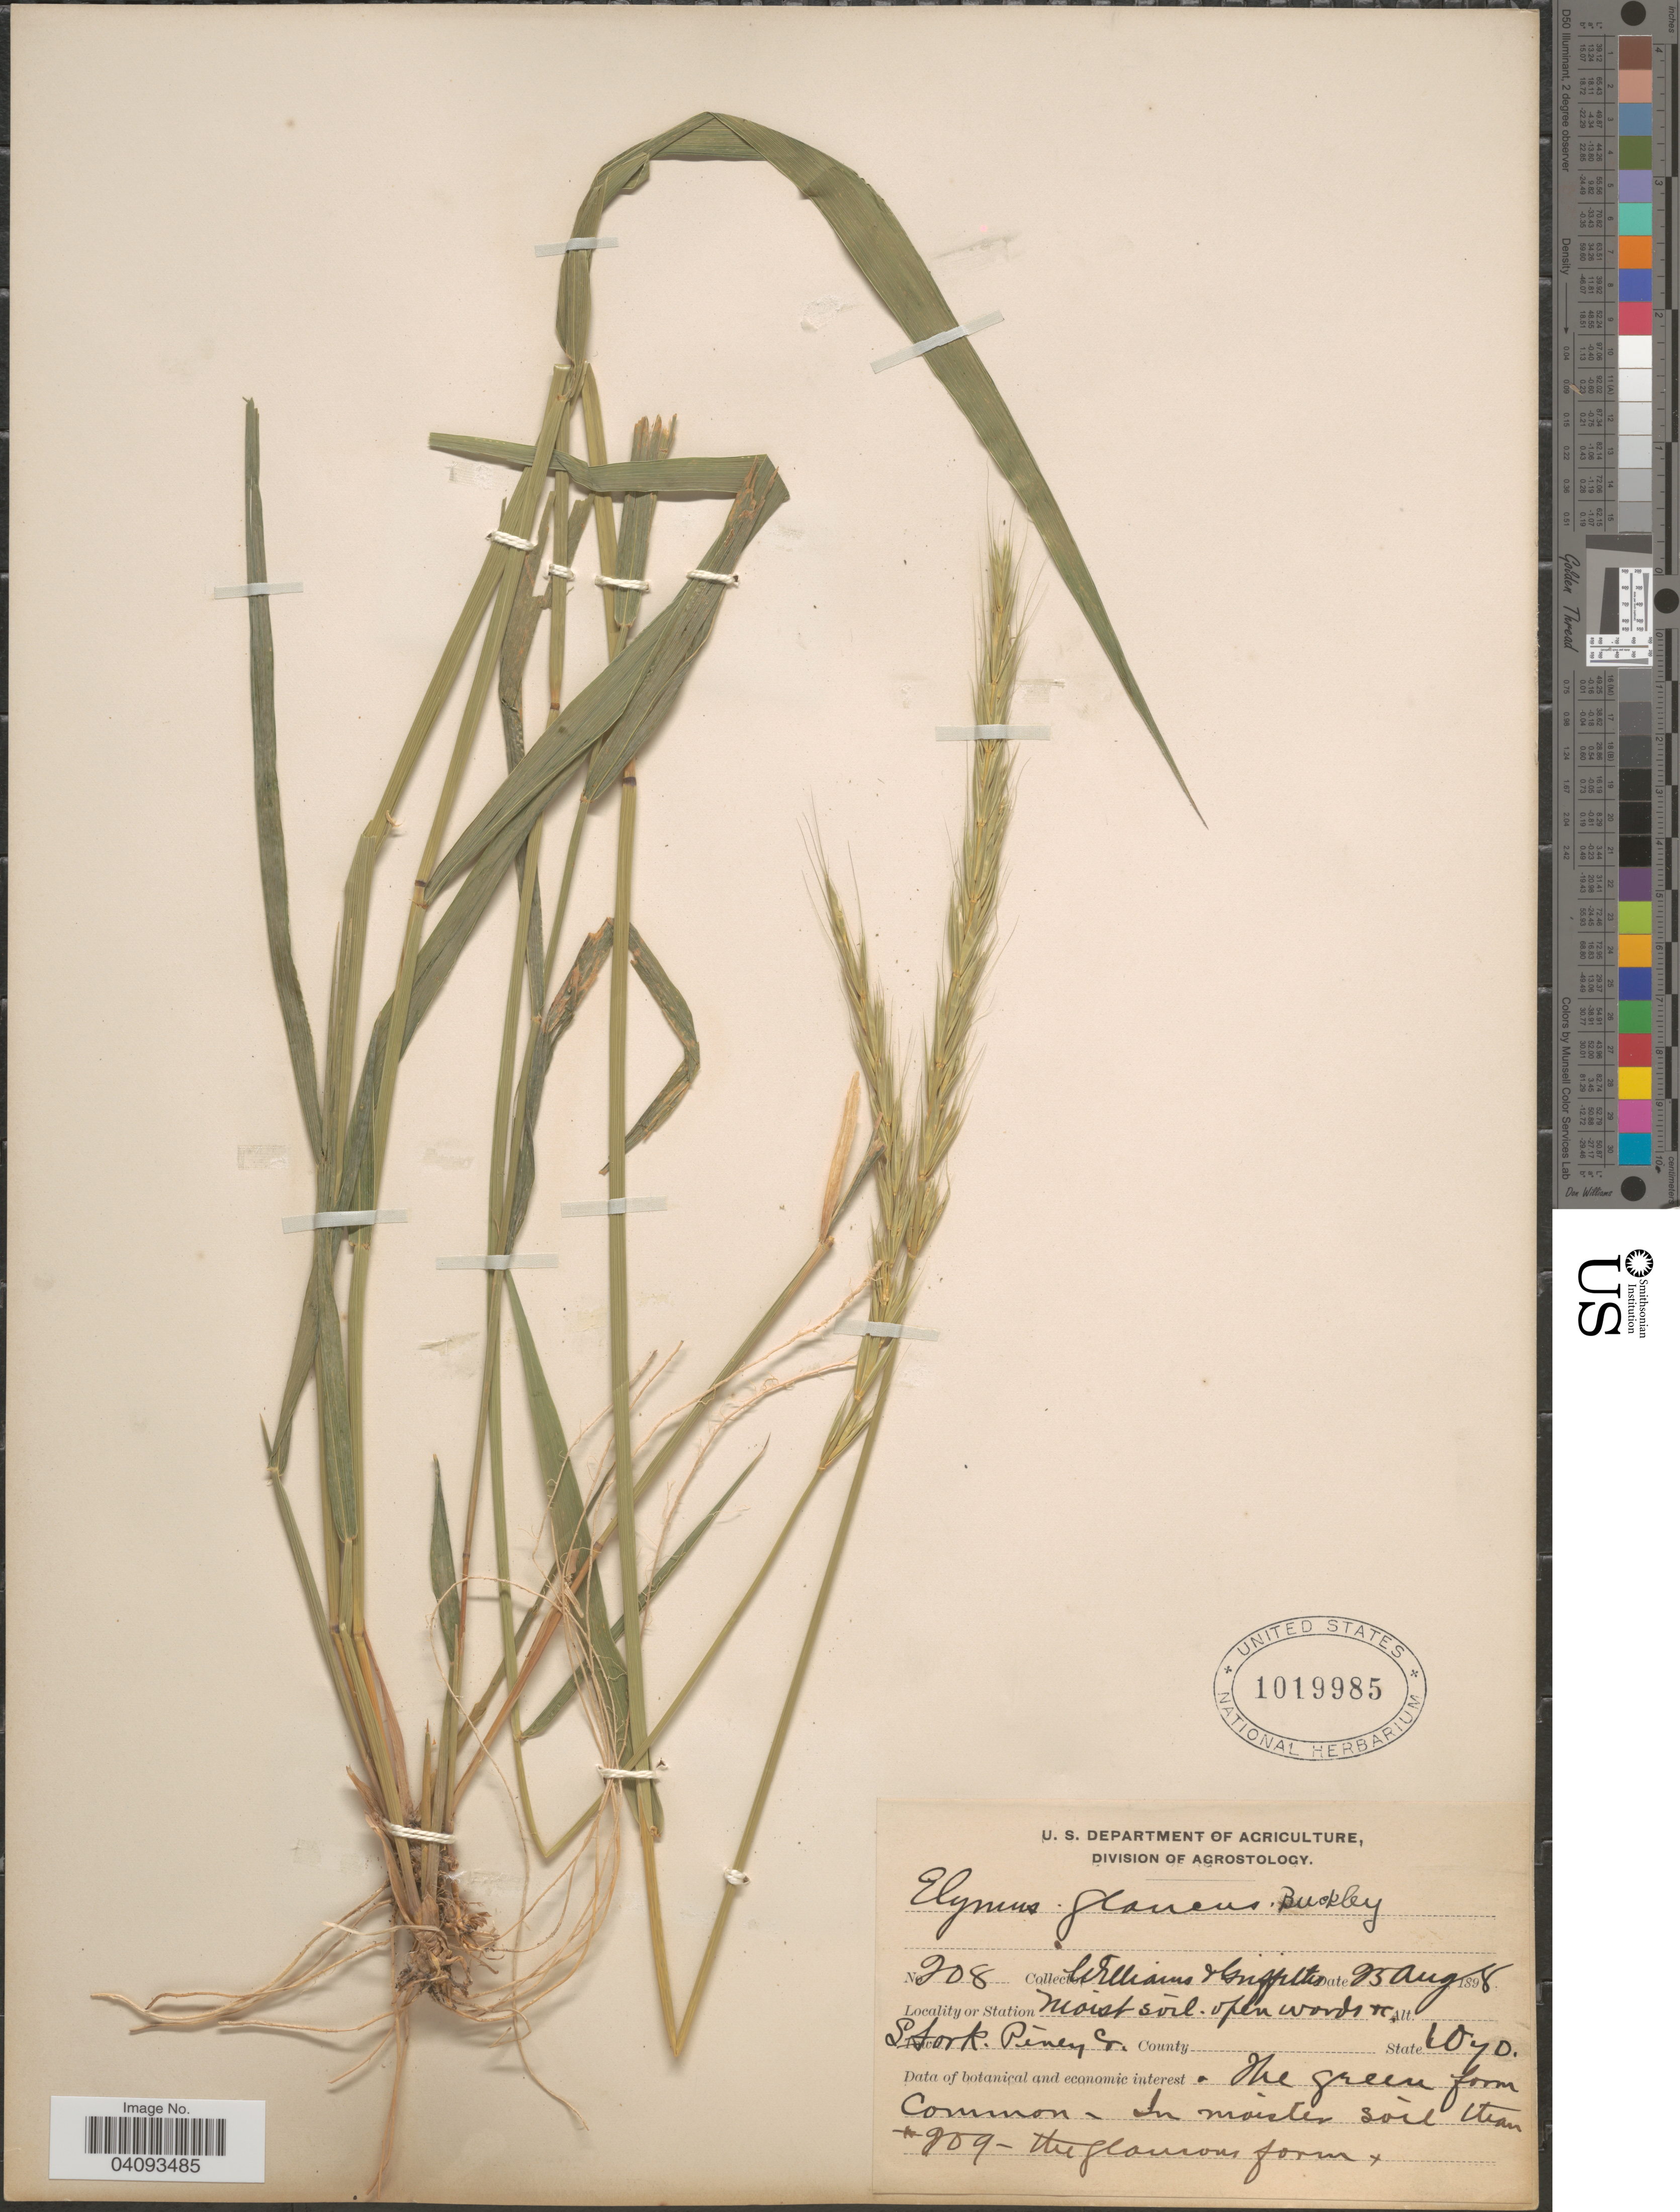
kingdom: Plantae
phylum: Tracheophyta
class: Liliopsida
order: Poales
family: Poaceae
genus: Elymus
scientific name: Elymus glaucus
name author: Buckley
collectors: -- Williams & -- Griffiths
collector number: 208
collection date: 1898-08-25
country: United States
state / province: Wyoming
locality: Moist soil. Open woods. Stork Piney Cr.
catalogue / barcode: US 1019985